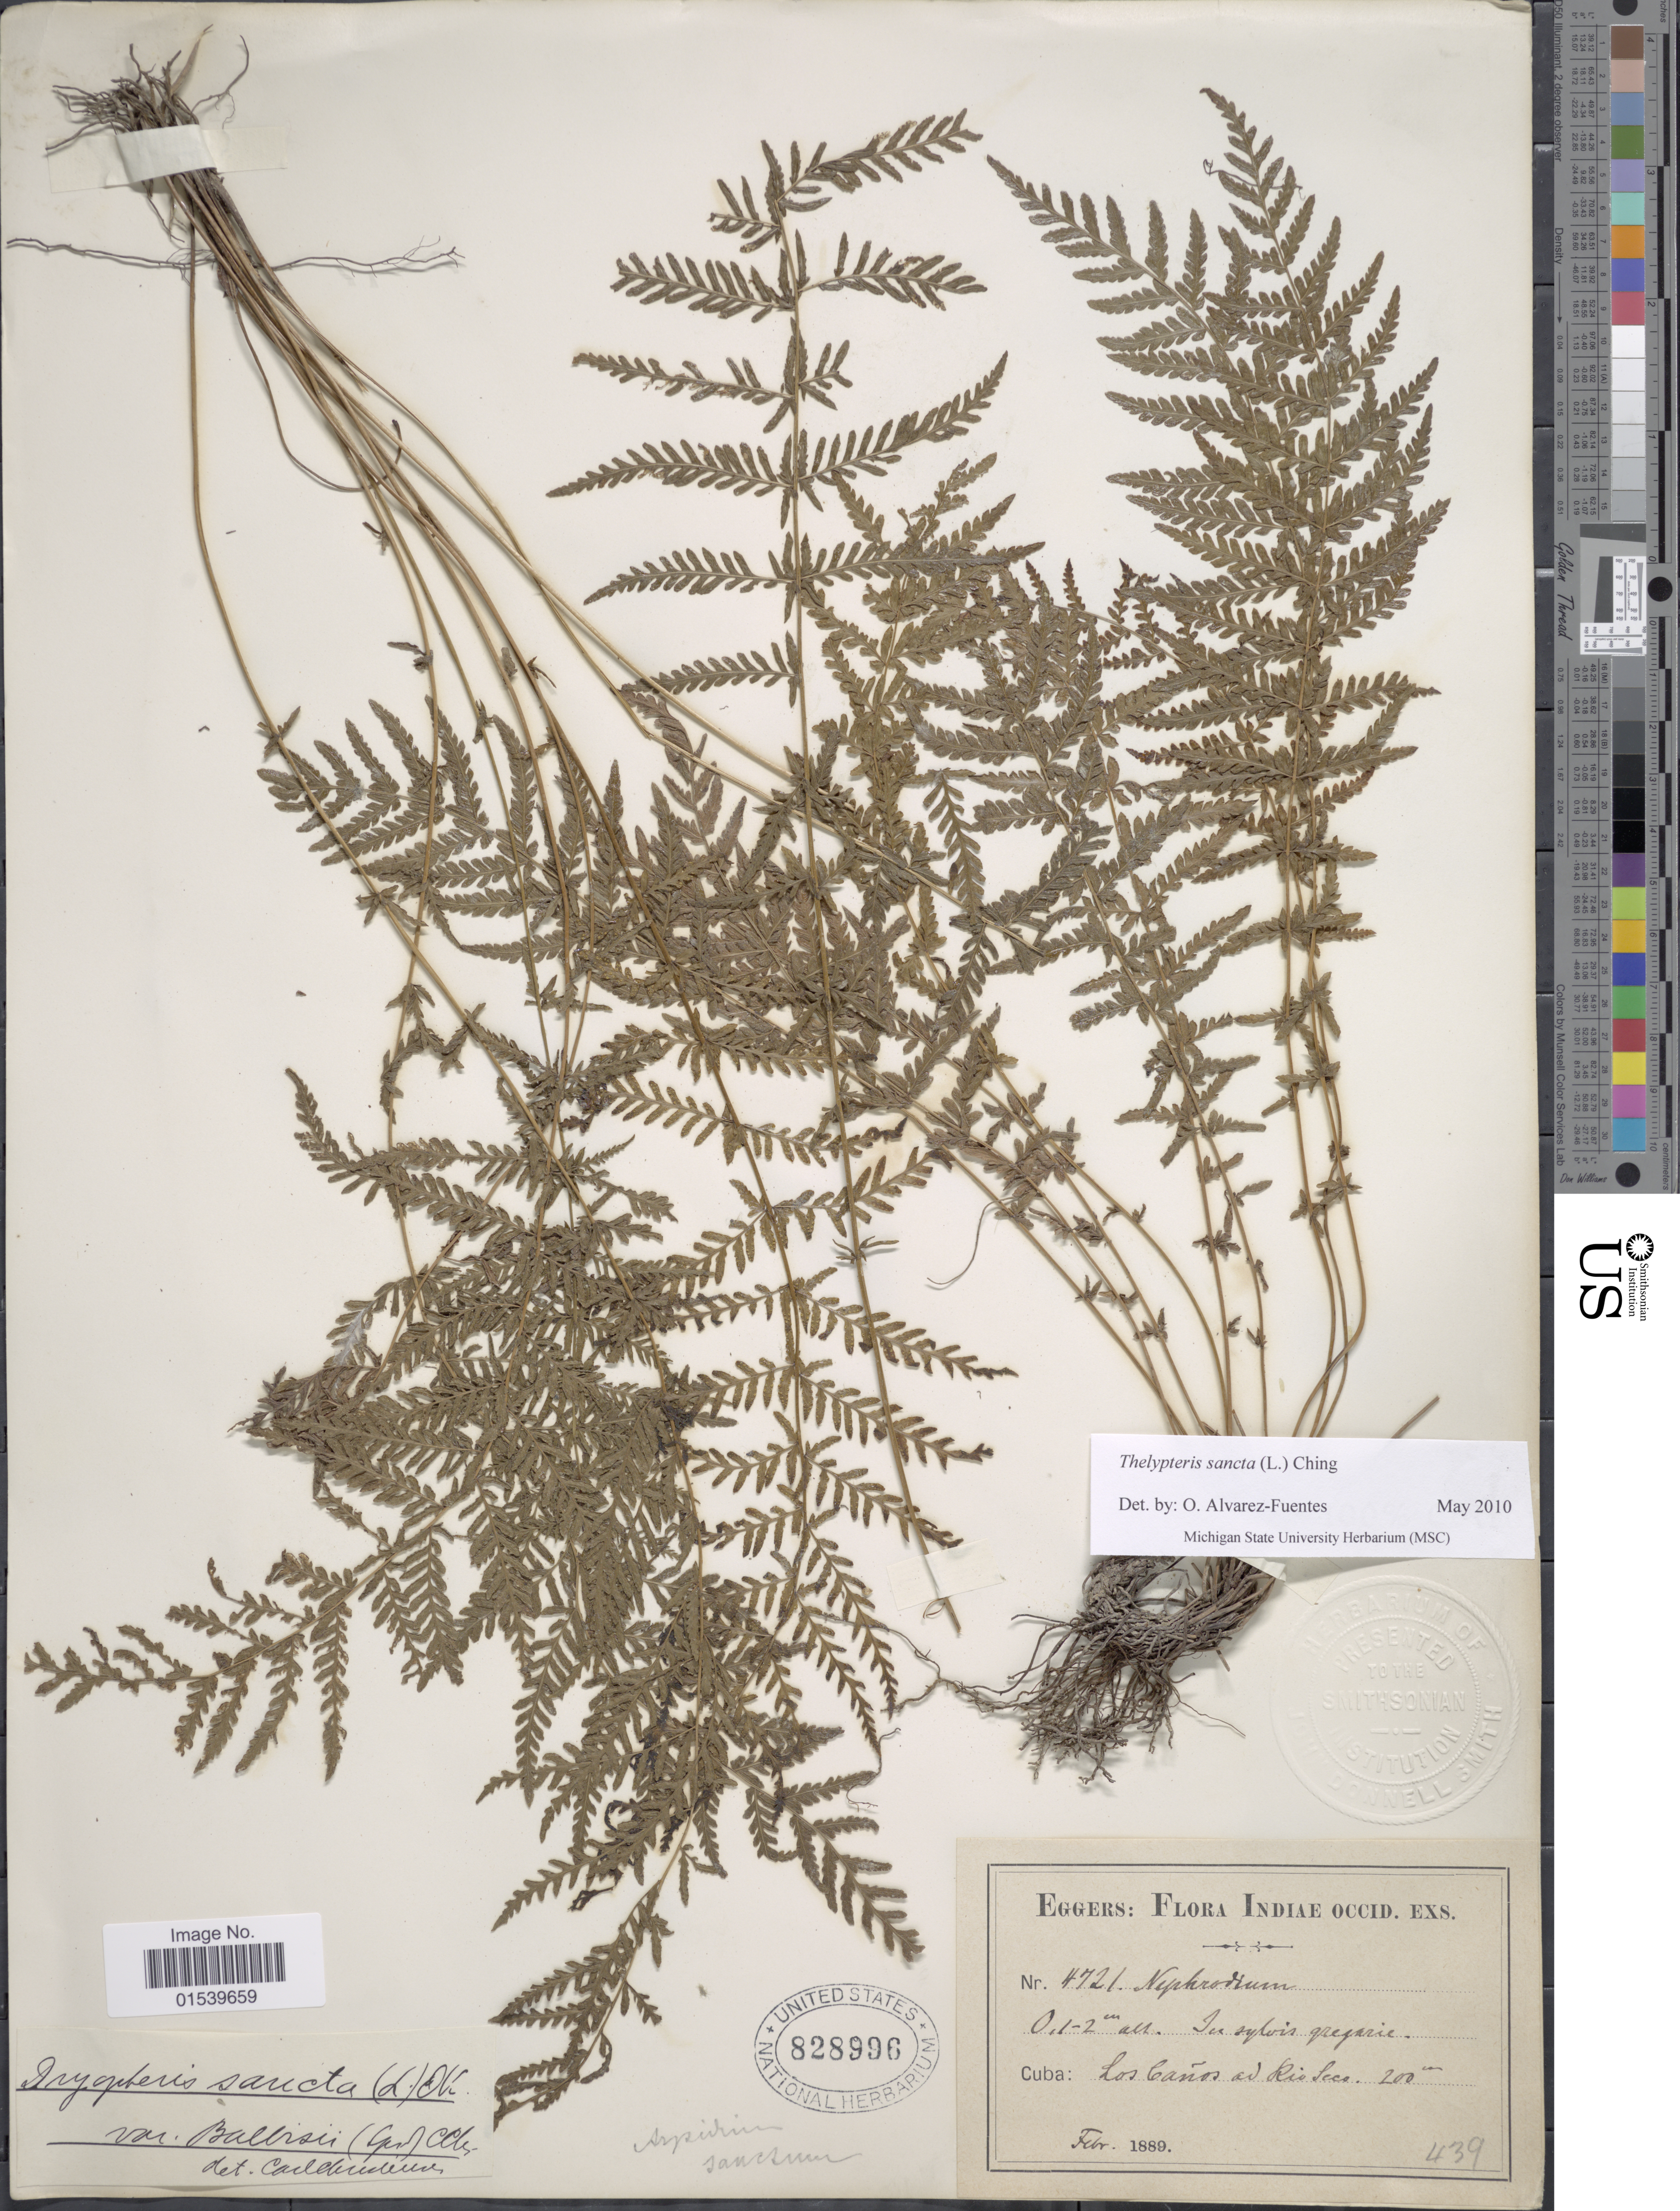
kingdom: Plantae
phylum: Tracheophyta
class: Polypodiopsida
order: Polypodiales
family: Thelypteridaceae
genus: Amauropelta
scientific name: Amauropelta sancta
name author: (L.) Pic. Serm.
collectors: -. Eggers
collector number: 4721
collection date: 1889-02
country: Cuba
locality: Indiae occid, Los Caños ad rio Seco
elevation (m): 200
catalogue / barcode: US 828996